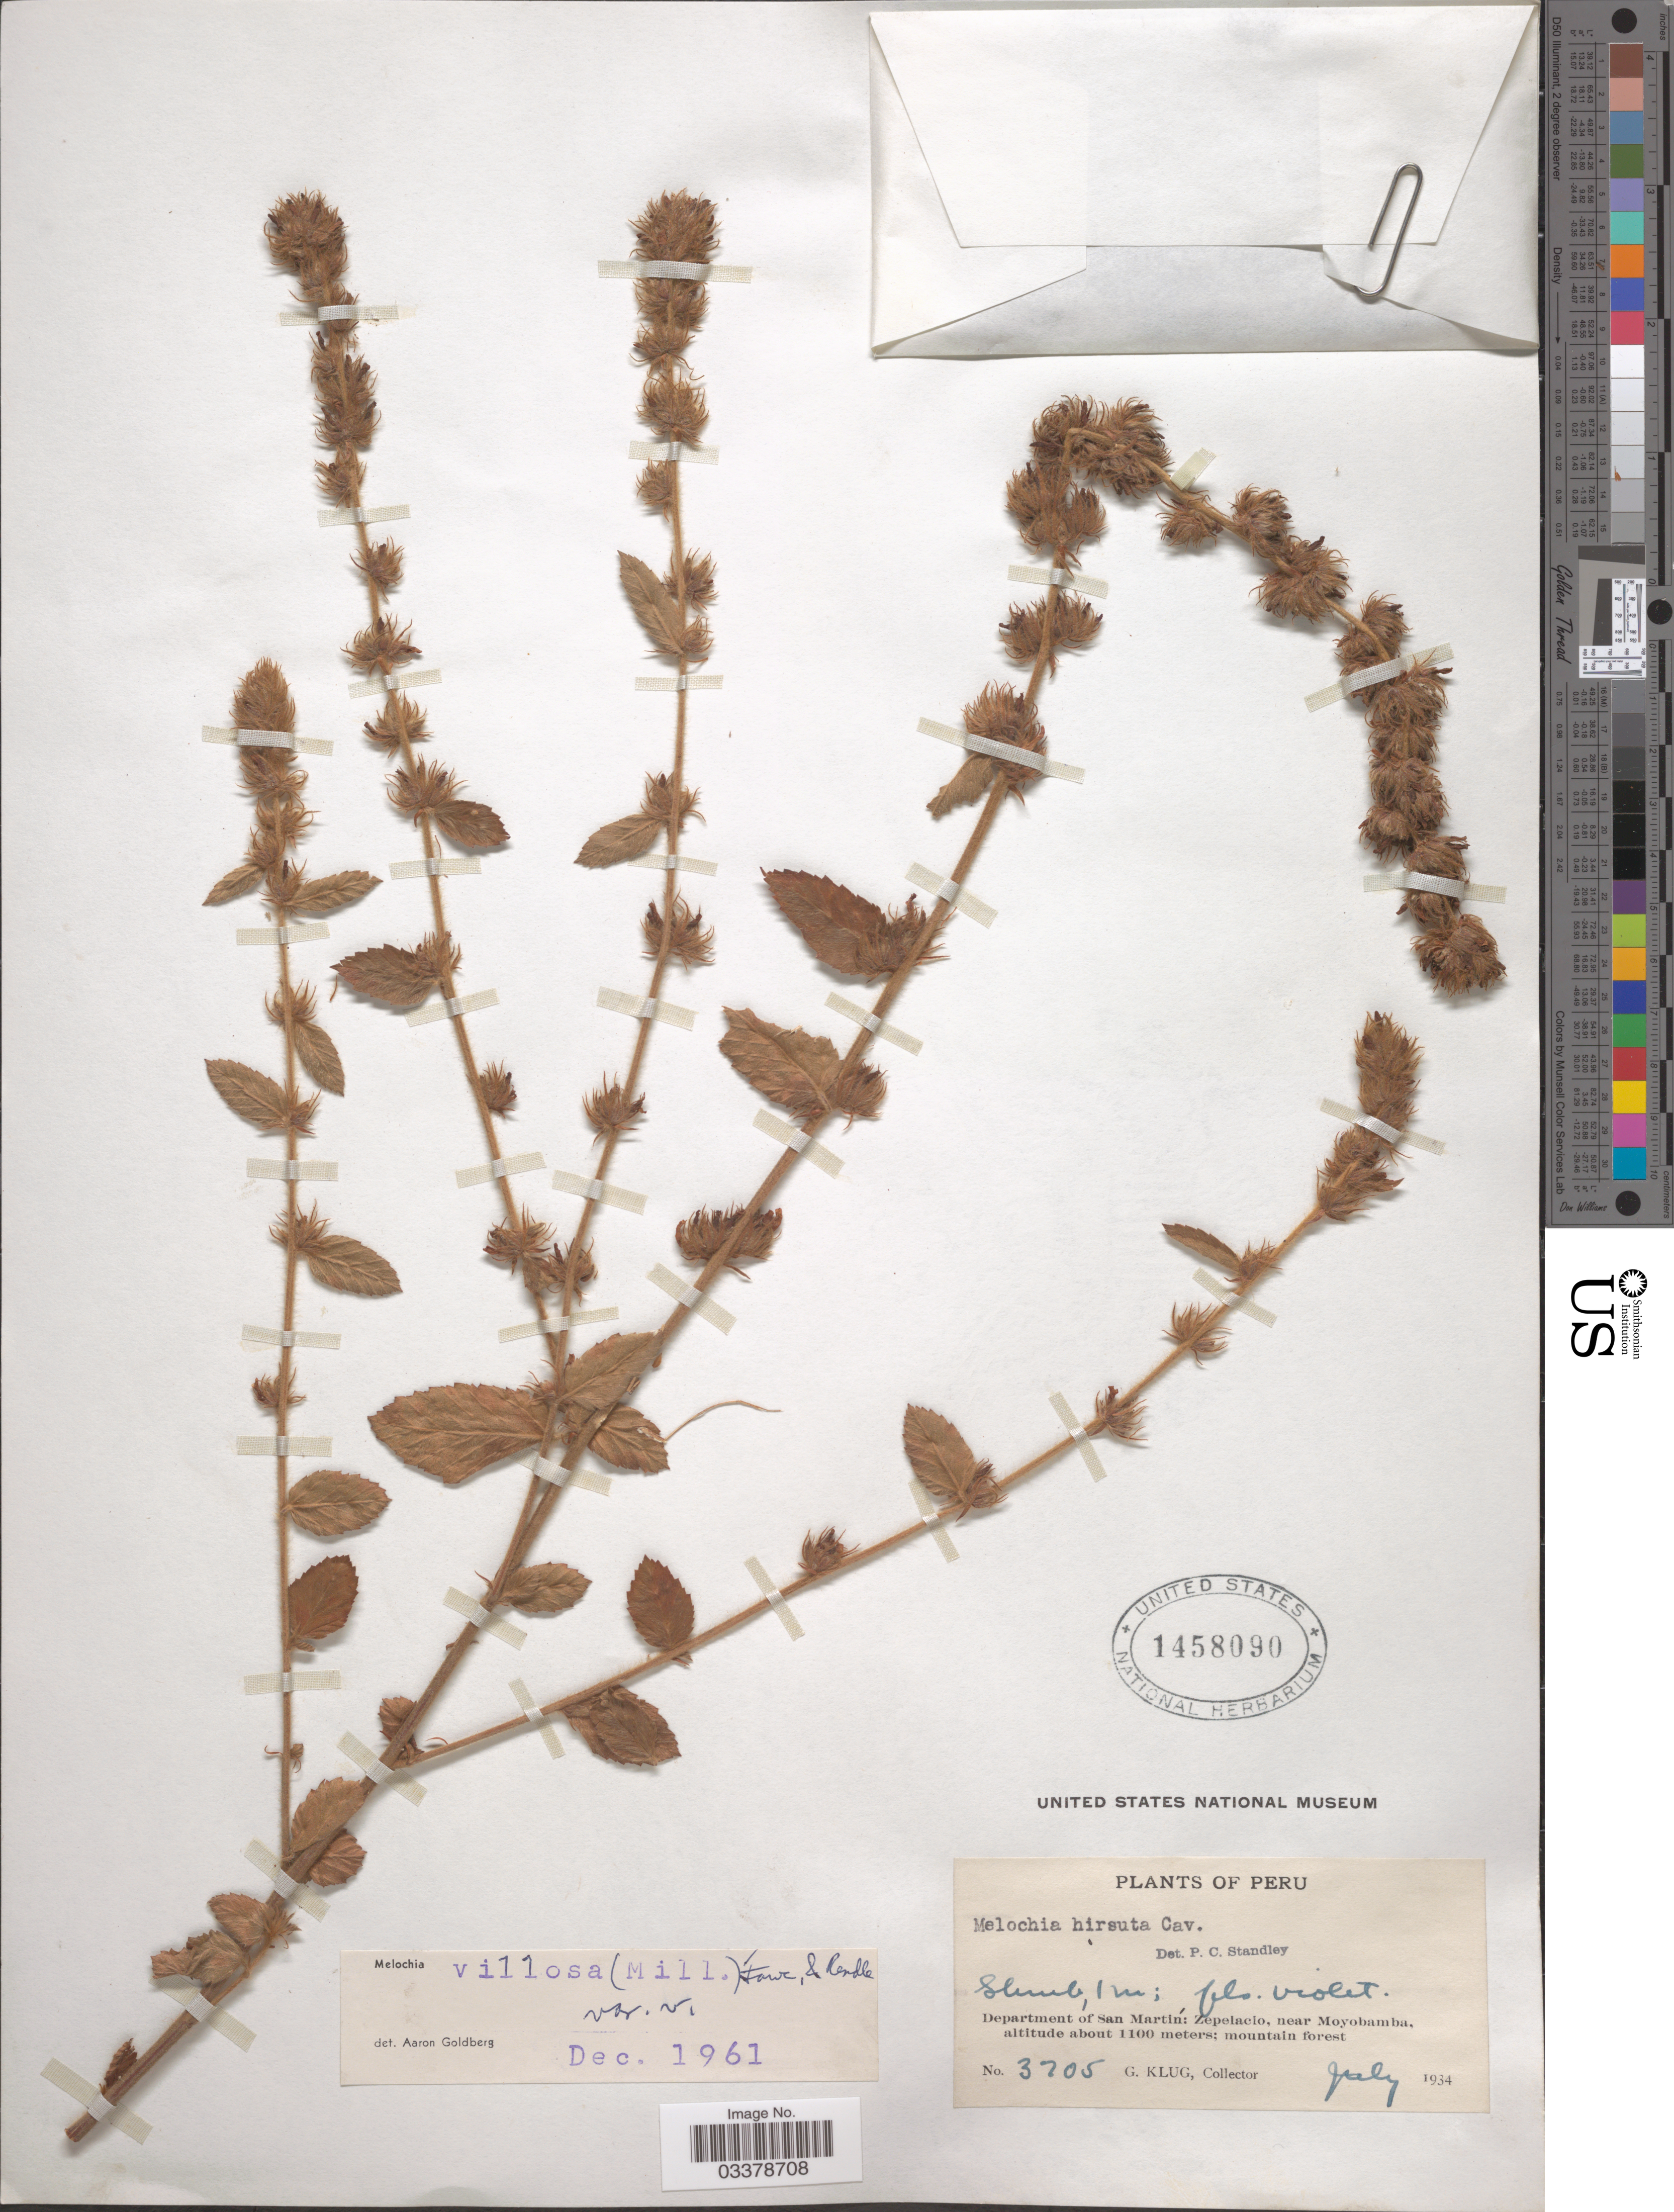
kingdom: Plantae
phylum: Tracheophyta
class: Magnoliopsida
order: Malvales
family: Malvaceae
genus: Melochia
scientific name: Melochia spicata var. spicata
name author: (L.) Fryxell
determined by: Dorr, L. J., (BOT), Smithsonian Institution - National Museum of Natural History (UNITED STATES)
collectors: G. Klug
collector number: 3705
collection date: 1934-07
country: Peru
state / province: San Martín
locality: Department of San Martín: Zepelacio, near Moyobamba.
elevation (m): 1100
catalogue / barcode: US 1458090